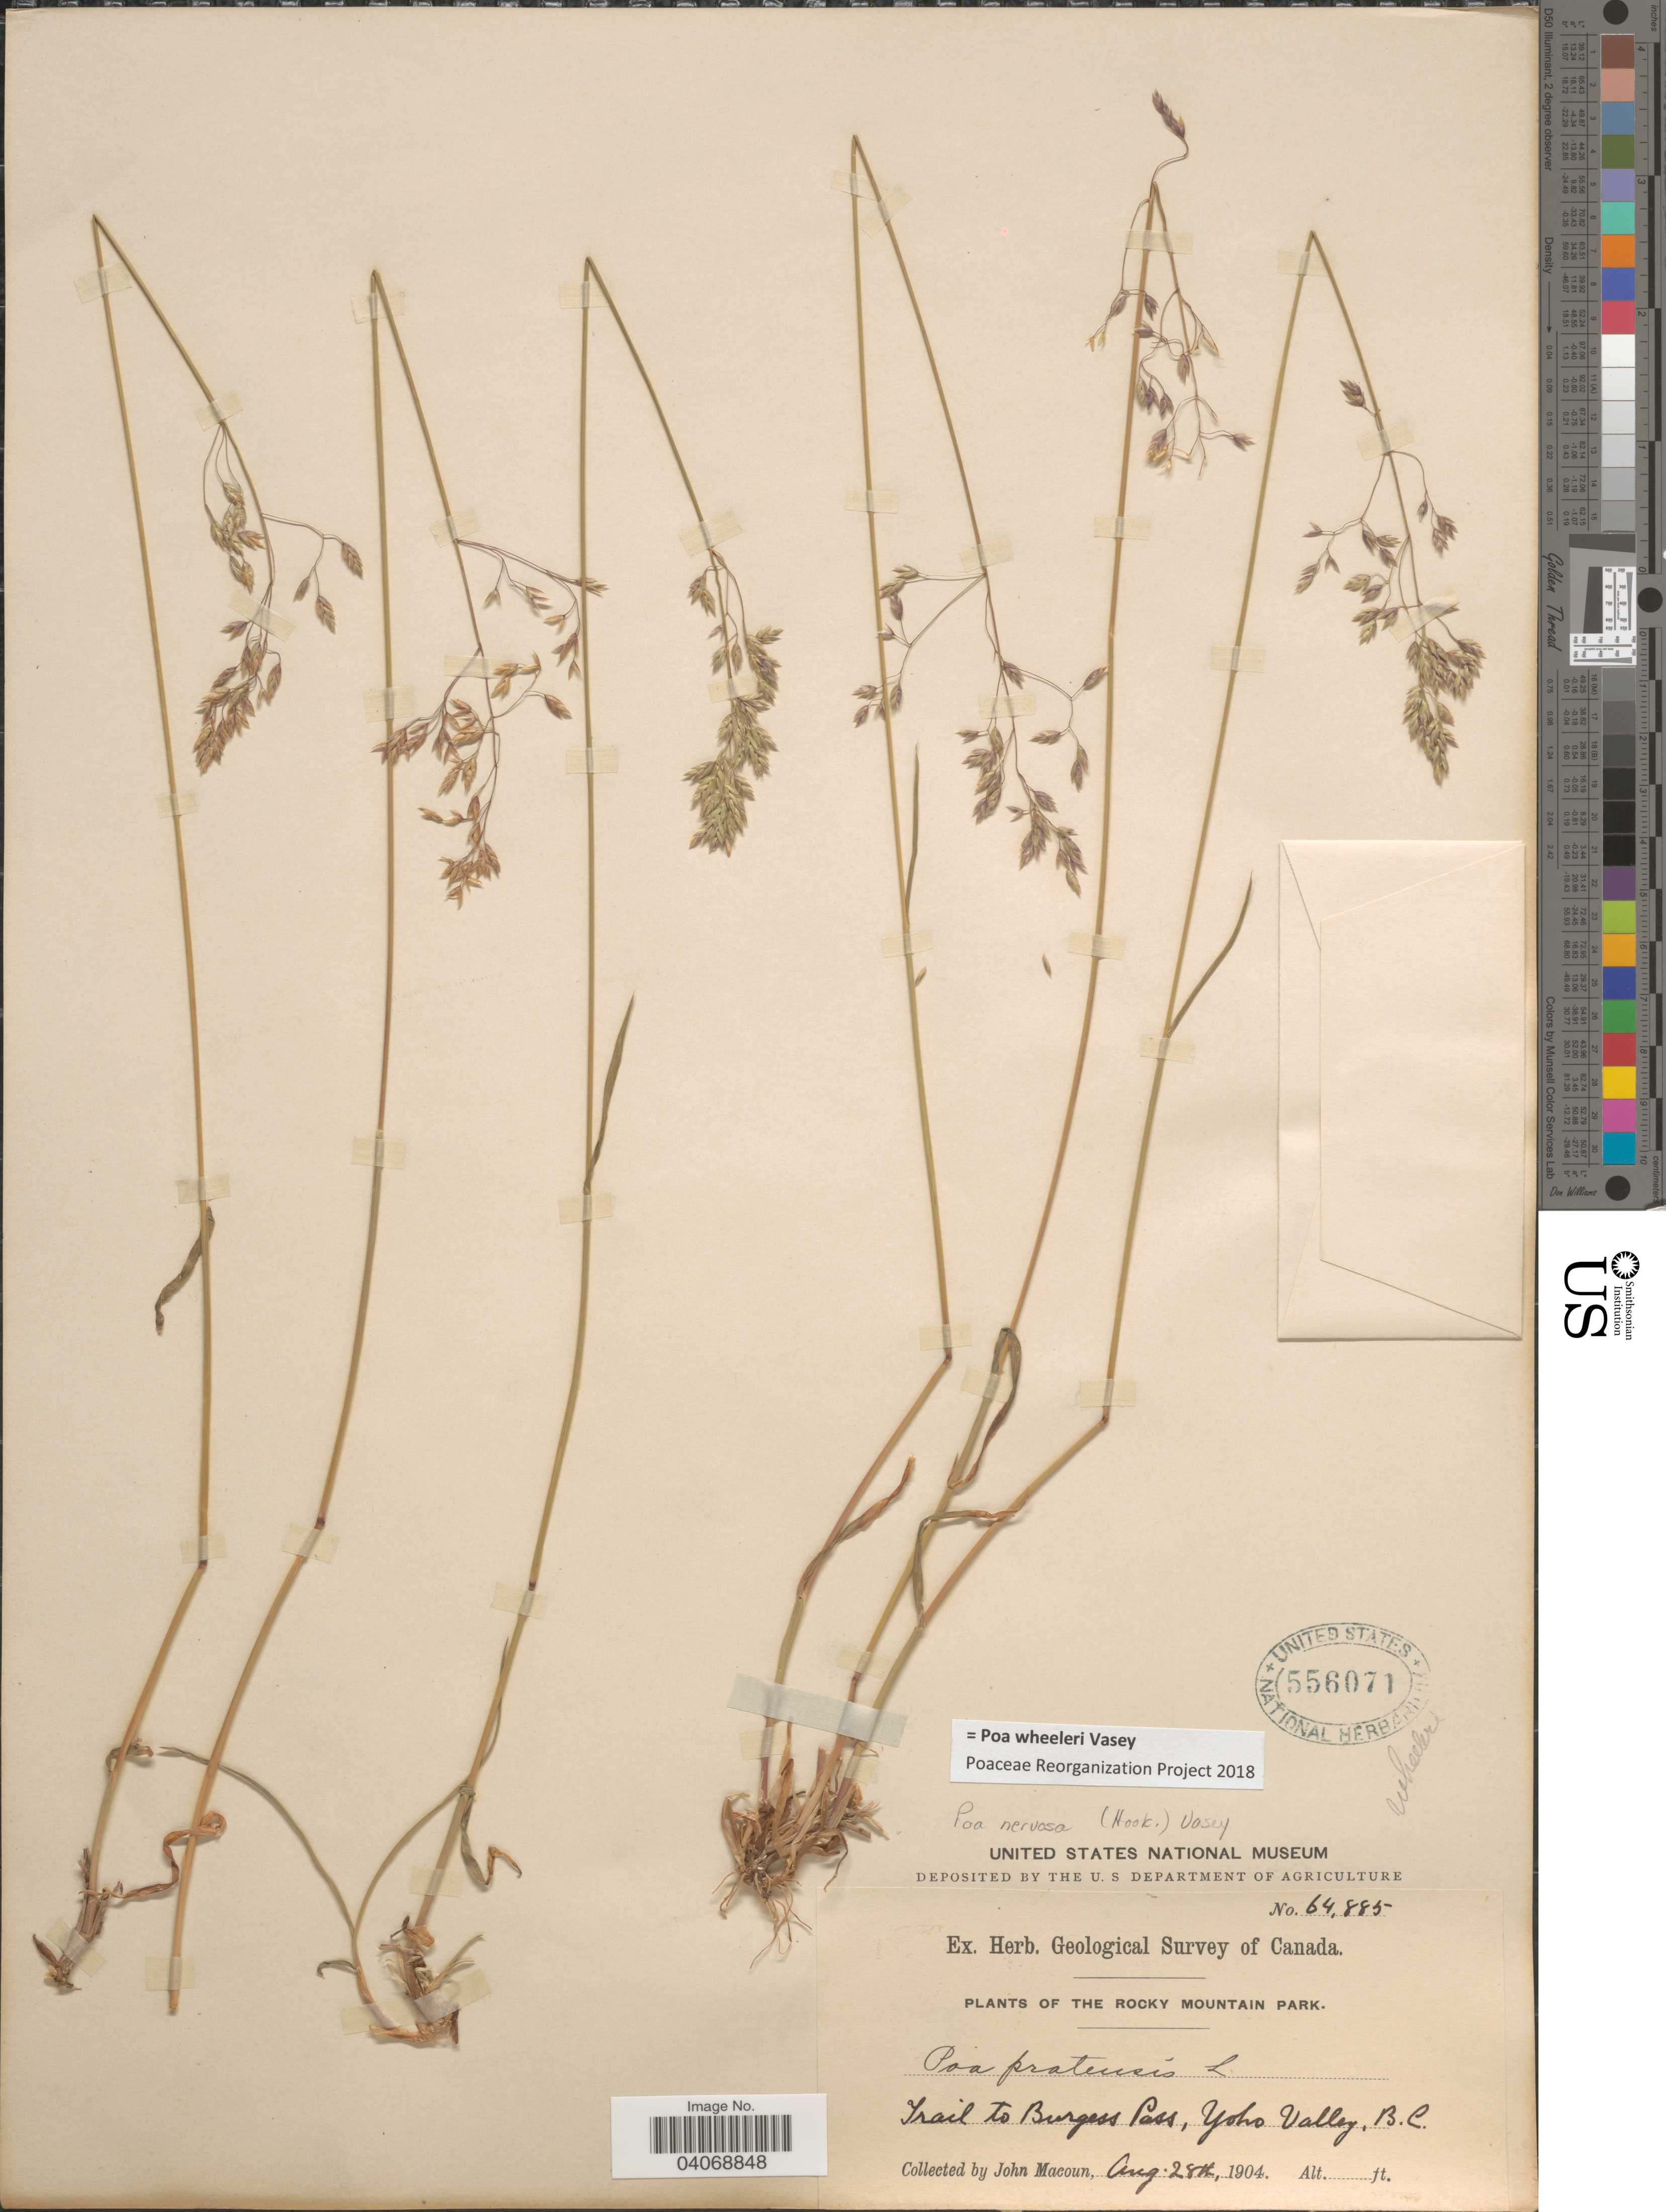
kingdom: Plantae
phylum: Tracheophyta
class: Liliopsida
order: Poales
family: Poaceae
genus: Poa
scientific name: Poa wheeleri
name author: Vasey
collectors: J. Macoun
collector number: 64885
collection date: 1904-08-28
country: Canada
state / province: British Columbia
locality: Herb. Geological Survey of Canada. The Rocky Mountain Park. Trail to Burgess Pass, Yoho Valley.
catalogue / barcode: US 556071